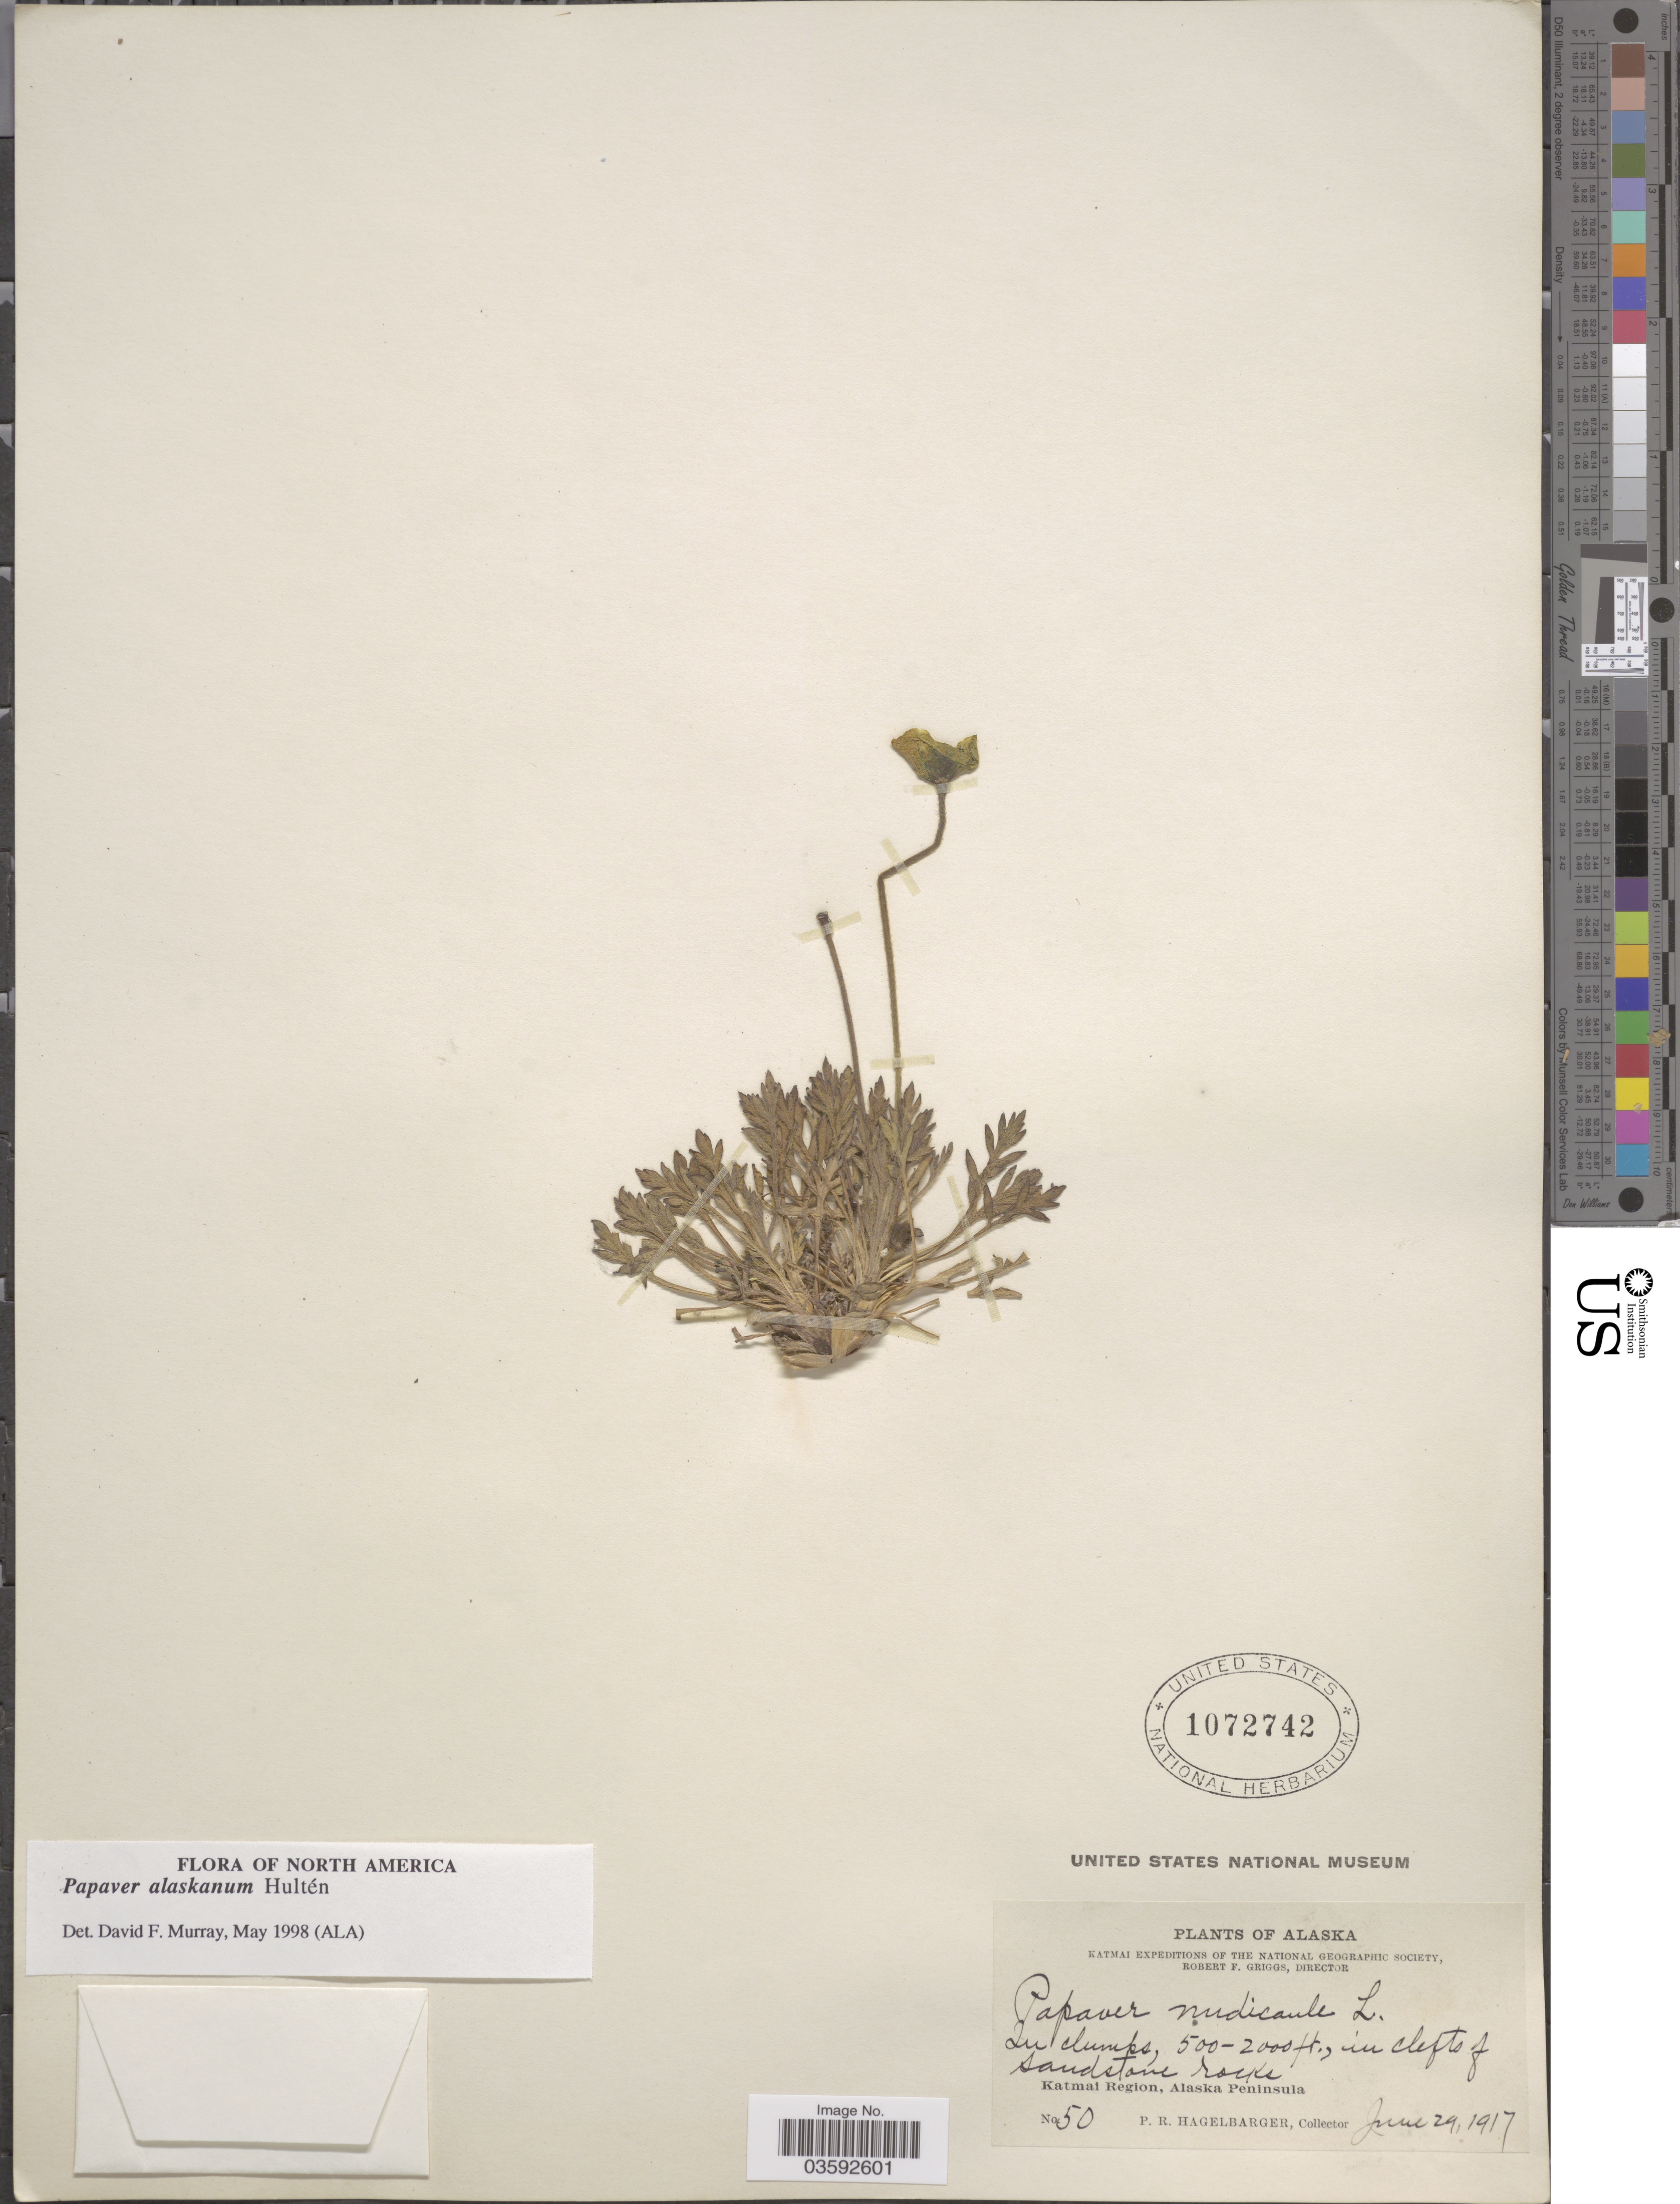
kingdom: Plantae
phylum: Tracheophyta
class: Magnoliopsida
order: Ranunculales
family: Papaveraceae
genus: Papaver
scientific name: Papaver alaskanum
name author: Hultén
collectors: P. Hagelbarger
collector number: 50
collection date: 1917-06-29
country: United States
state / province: Alaska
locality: In clefts of sandstone rocks. Katmai Region, Alaska Peninsula.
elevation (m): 152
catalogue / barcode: US 1072742